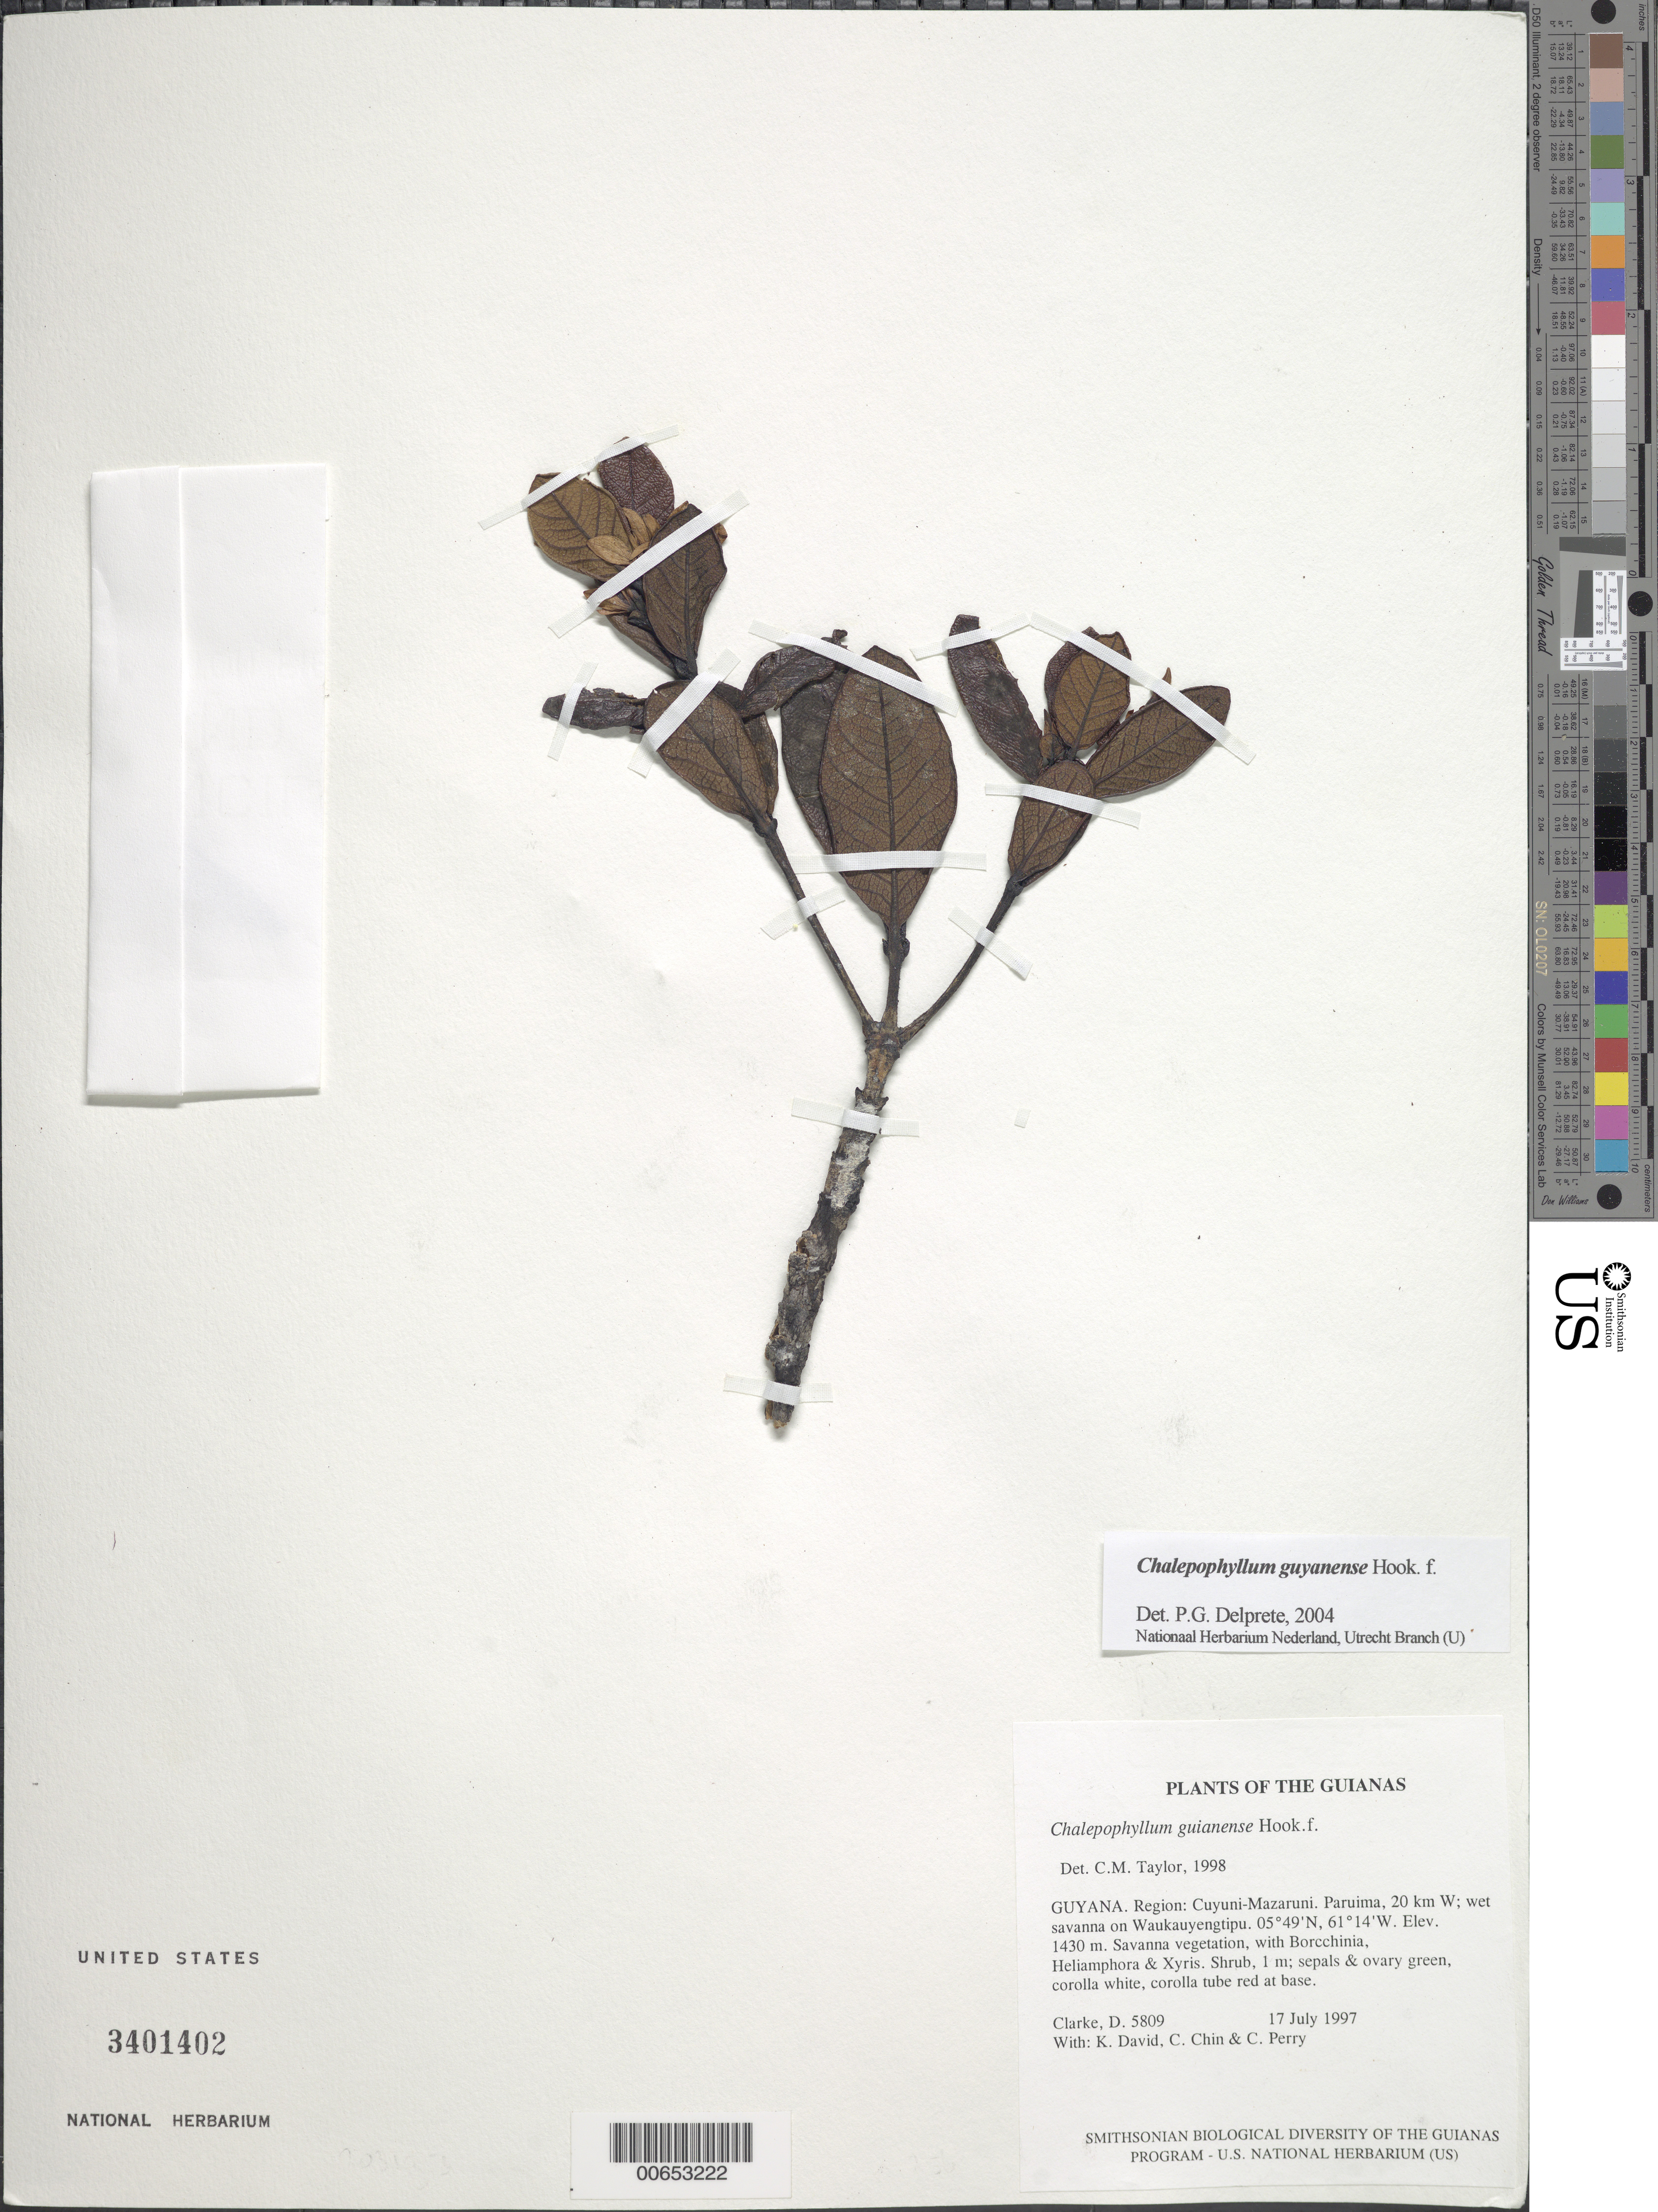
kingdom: Plantae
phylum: Tracheophyta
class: Magnoliopsida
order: Gentianales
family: Rubiaceae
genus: Chalepophyllum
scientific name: Chalepophyllum guianense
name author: Hook. f.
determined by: Taylor, Charlotte M.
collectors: H. D. Clarke, K. David, C. Chin & C. Perry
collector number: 5809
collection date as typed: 17 July 1997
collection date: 1997-07-17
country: Guyana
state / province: Cuyuni-Mazaruni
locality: Paruima, 20 km W; wet savanna on Waukauyengtipu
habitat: Savanna vegetation, with Brocchinia, Heliamphora & Xyris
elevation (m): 1430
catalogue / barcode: US 3401402